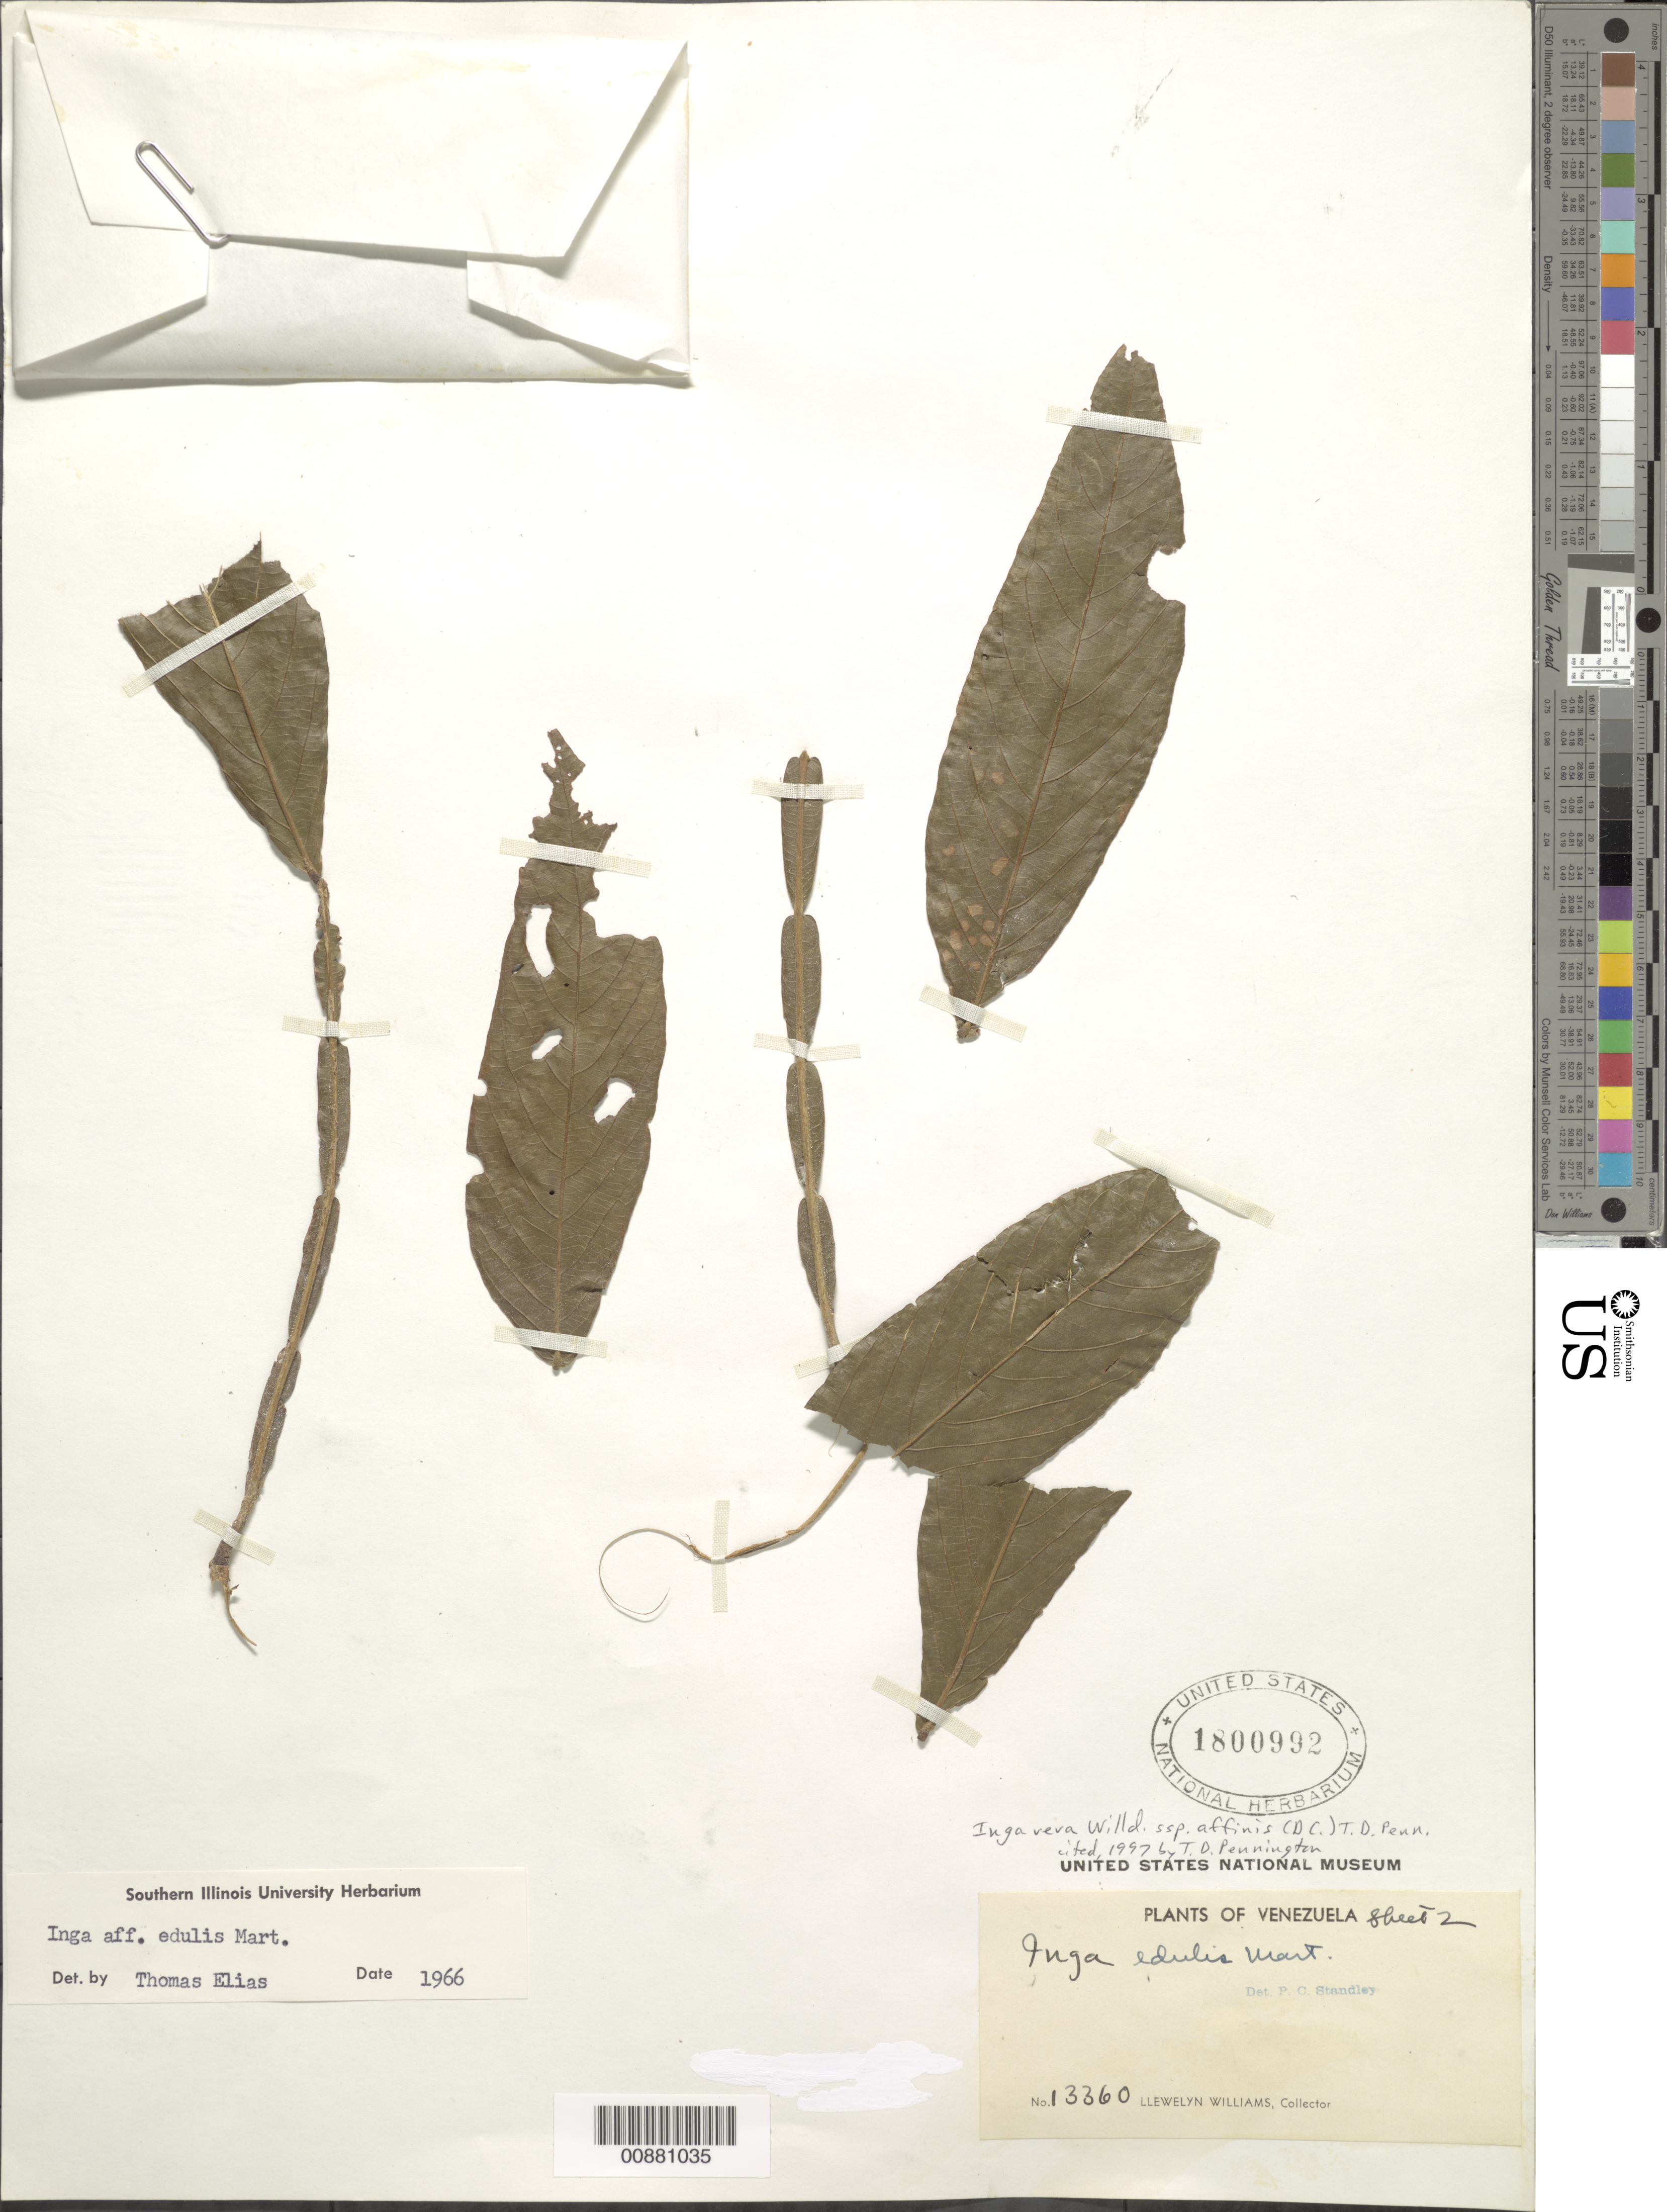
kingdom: Plantae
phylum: Tracheophyta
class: Magnoliopsida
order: Fabales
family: Fabaceae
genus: Inga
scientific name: Inga vera subsp. affinis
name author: (DC.) T.D. Penn.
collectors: Ll. Williams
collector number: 13360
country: Venezuela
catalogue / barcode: US 1800992